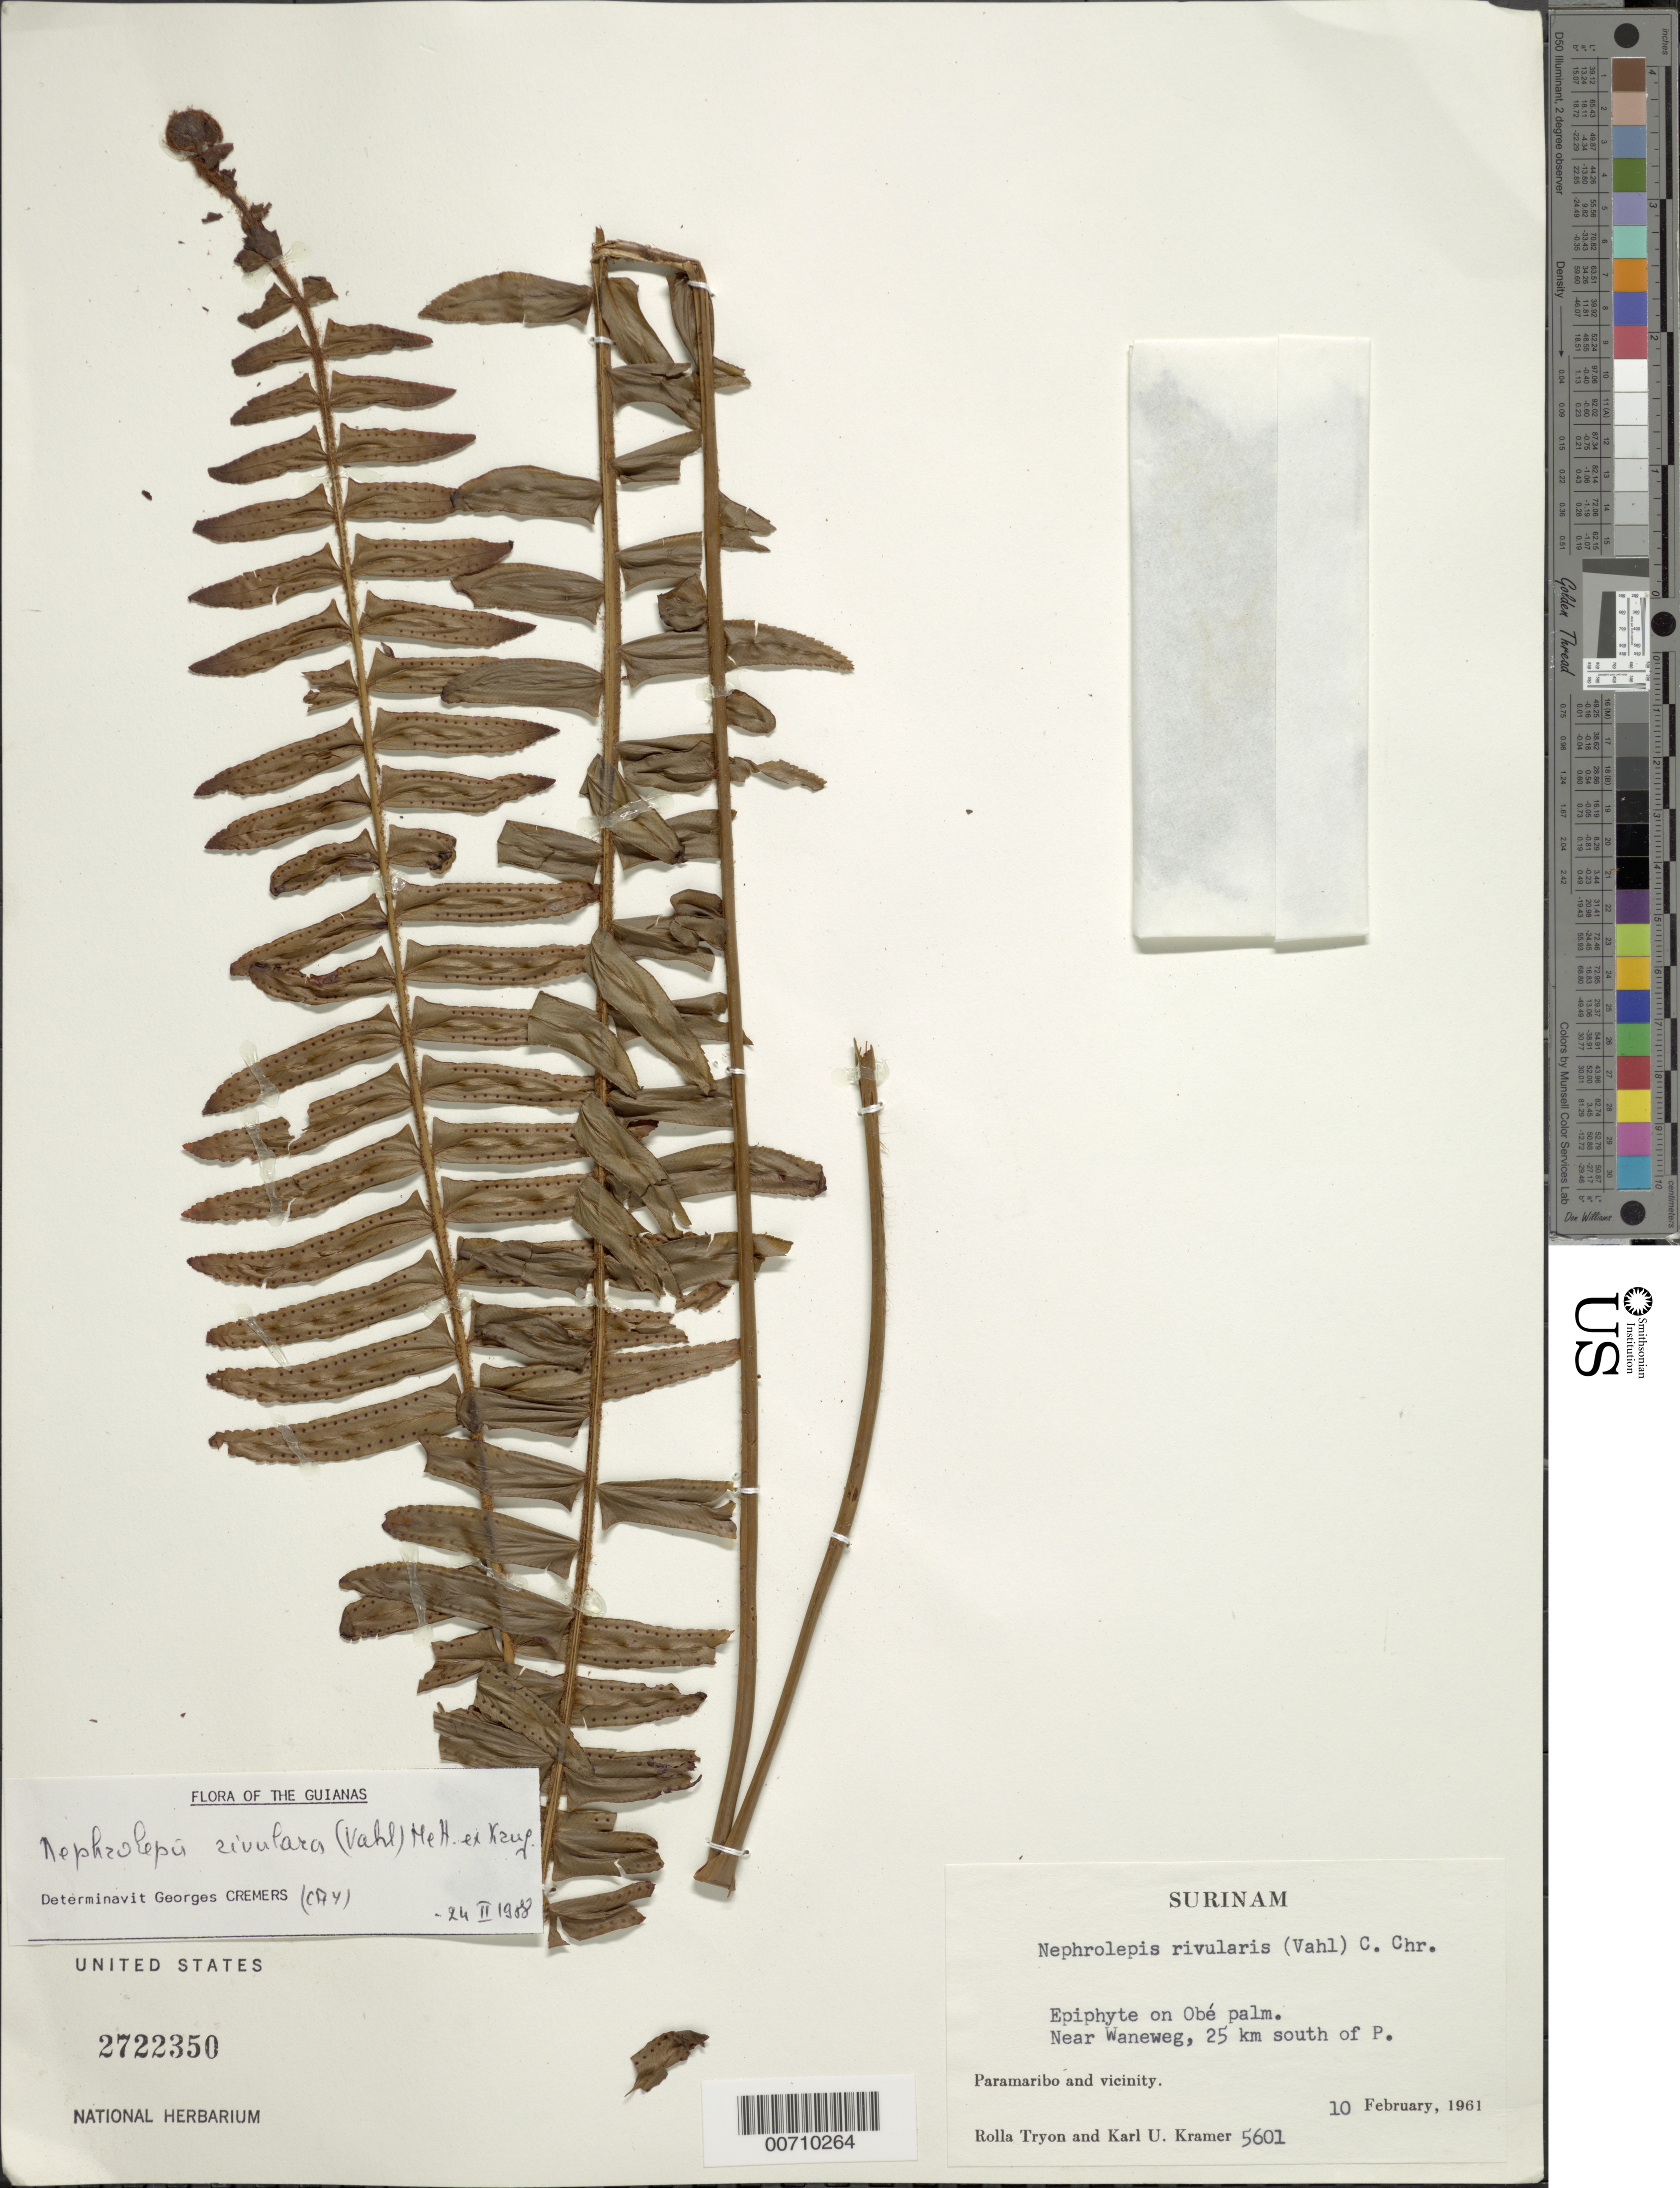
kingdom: Plantae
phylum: Tracheophyta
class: Polypodiopsida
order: Polypodiales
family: Nephrolepidaceae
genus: Nephrolepis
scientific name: Nephrolepis rivularis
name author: (Vahl) Mett. ex Krug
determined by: Cremers, Georges A.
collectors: R. M. Tryon & K. U. Kramer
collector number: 5601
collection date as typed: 10-Feb-61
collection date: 1961-02-10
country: Suriname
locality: Paramaribo, 25 km south of, near Waneweg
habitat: On Obé palm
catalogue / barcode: US 2722350